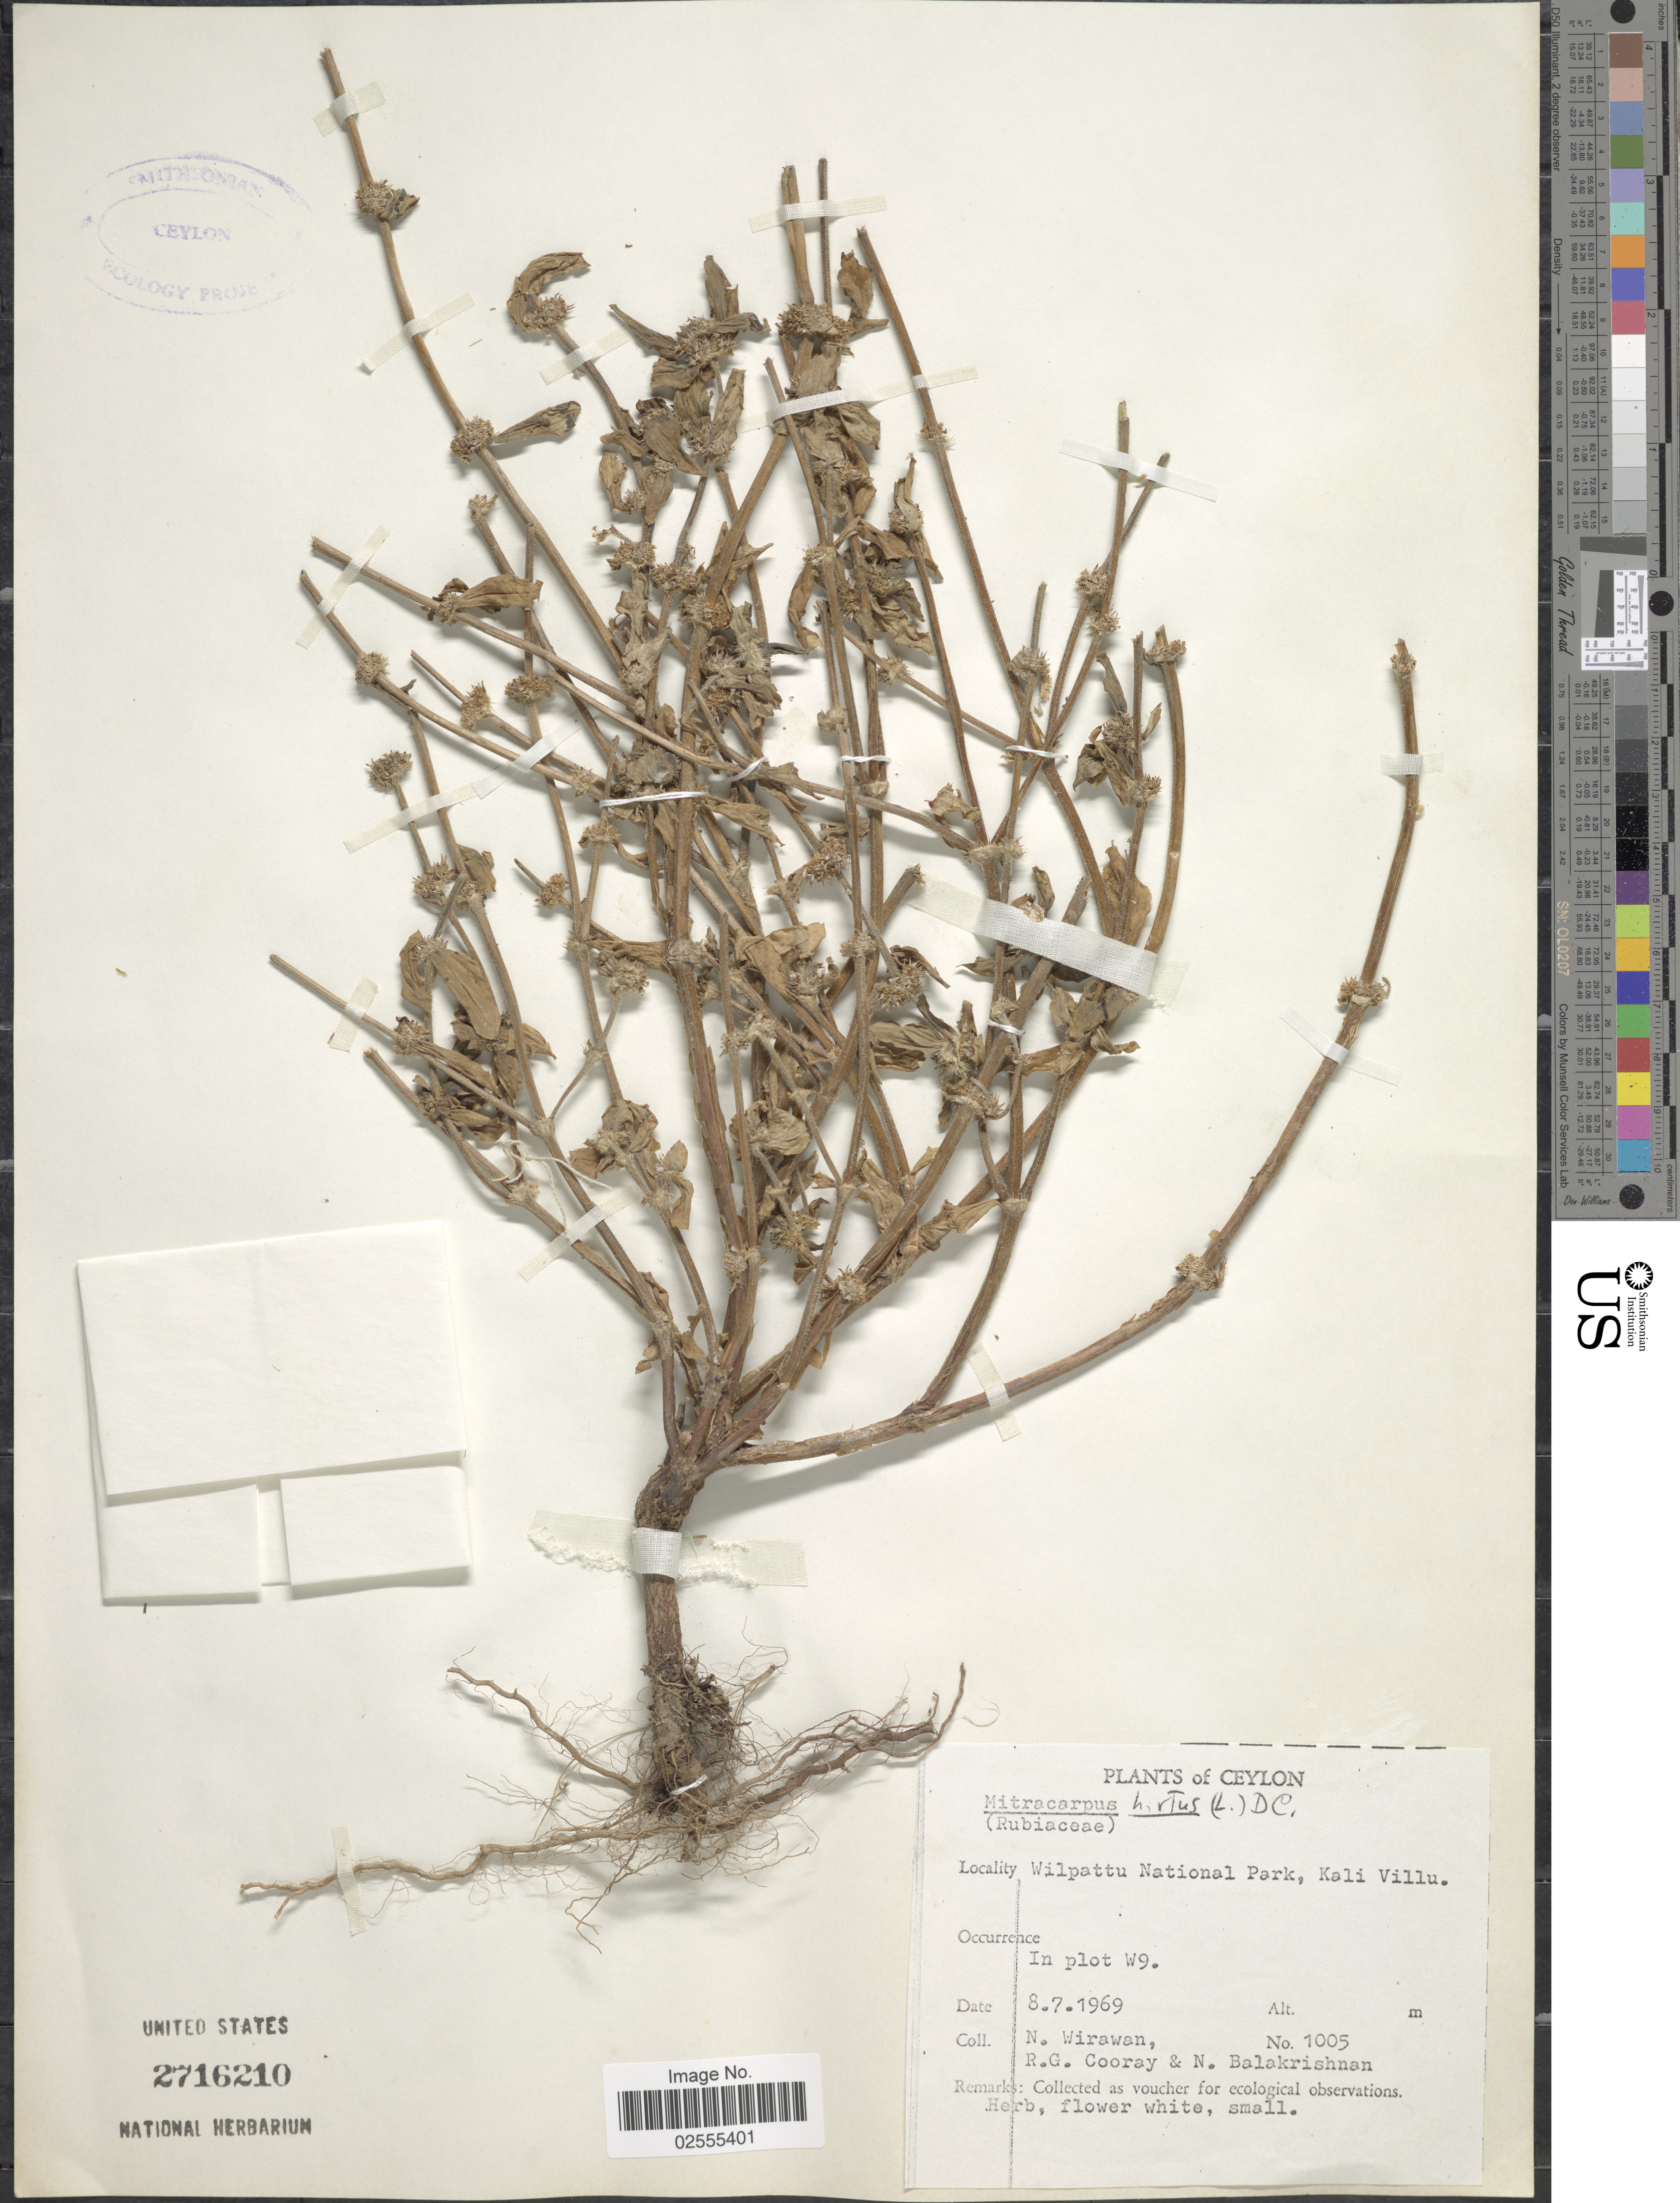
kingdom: Plantae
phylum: Tracheophyta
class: Magnoliopsida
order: Gentianales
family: Rubiaceae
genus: Mitracarpus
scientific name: Mitracarpus hirtus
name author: (L.) DC.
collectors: N. Wirawan, R. Cooray & N. Balakrishnan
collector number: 1005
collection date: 1969-07-08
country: Sri Lanka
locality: Ceylon, Wilpattu National Park, Kali Villu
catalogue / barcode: US 2716210